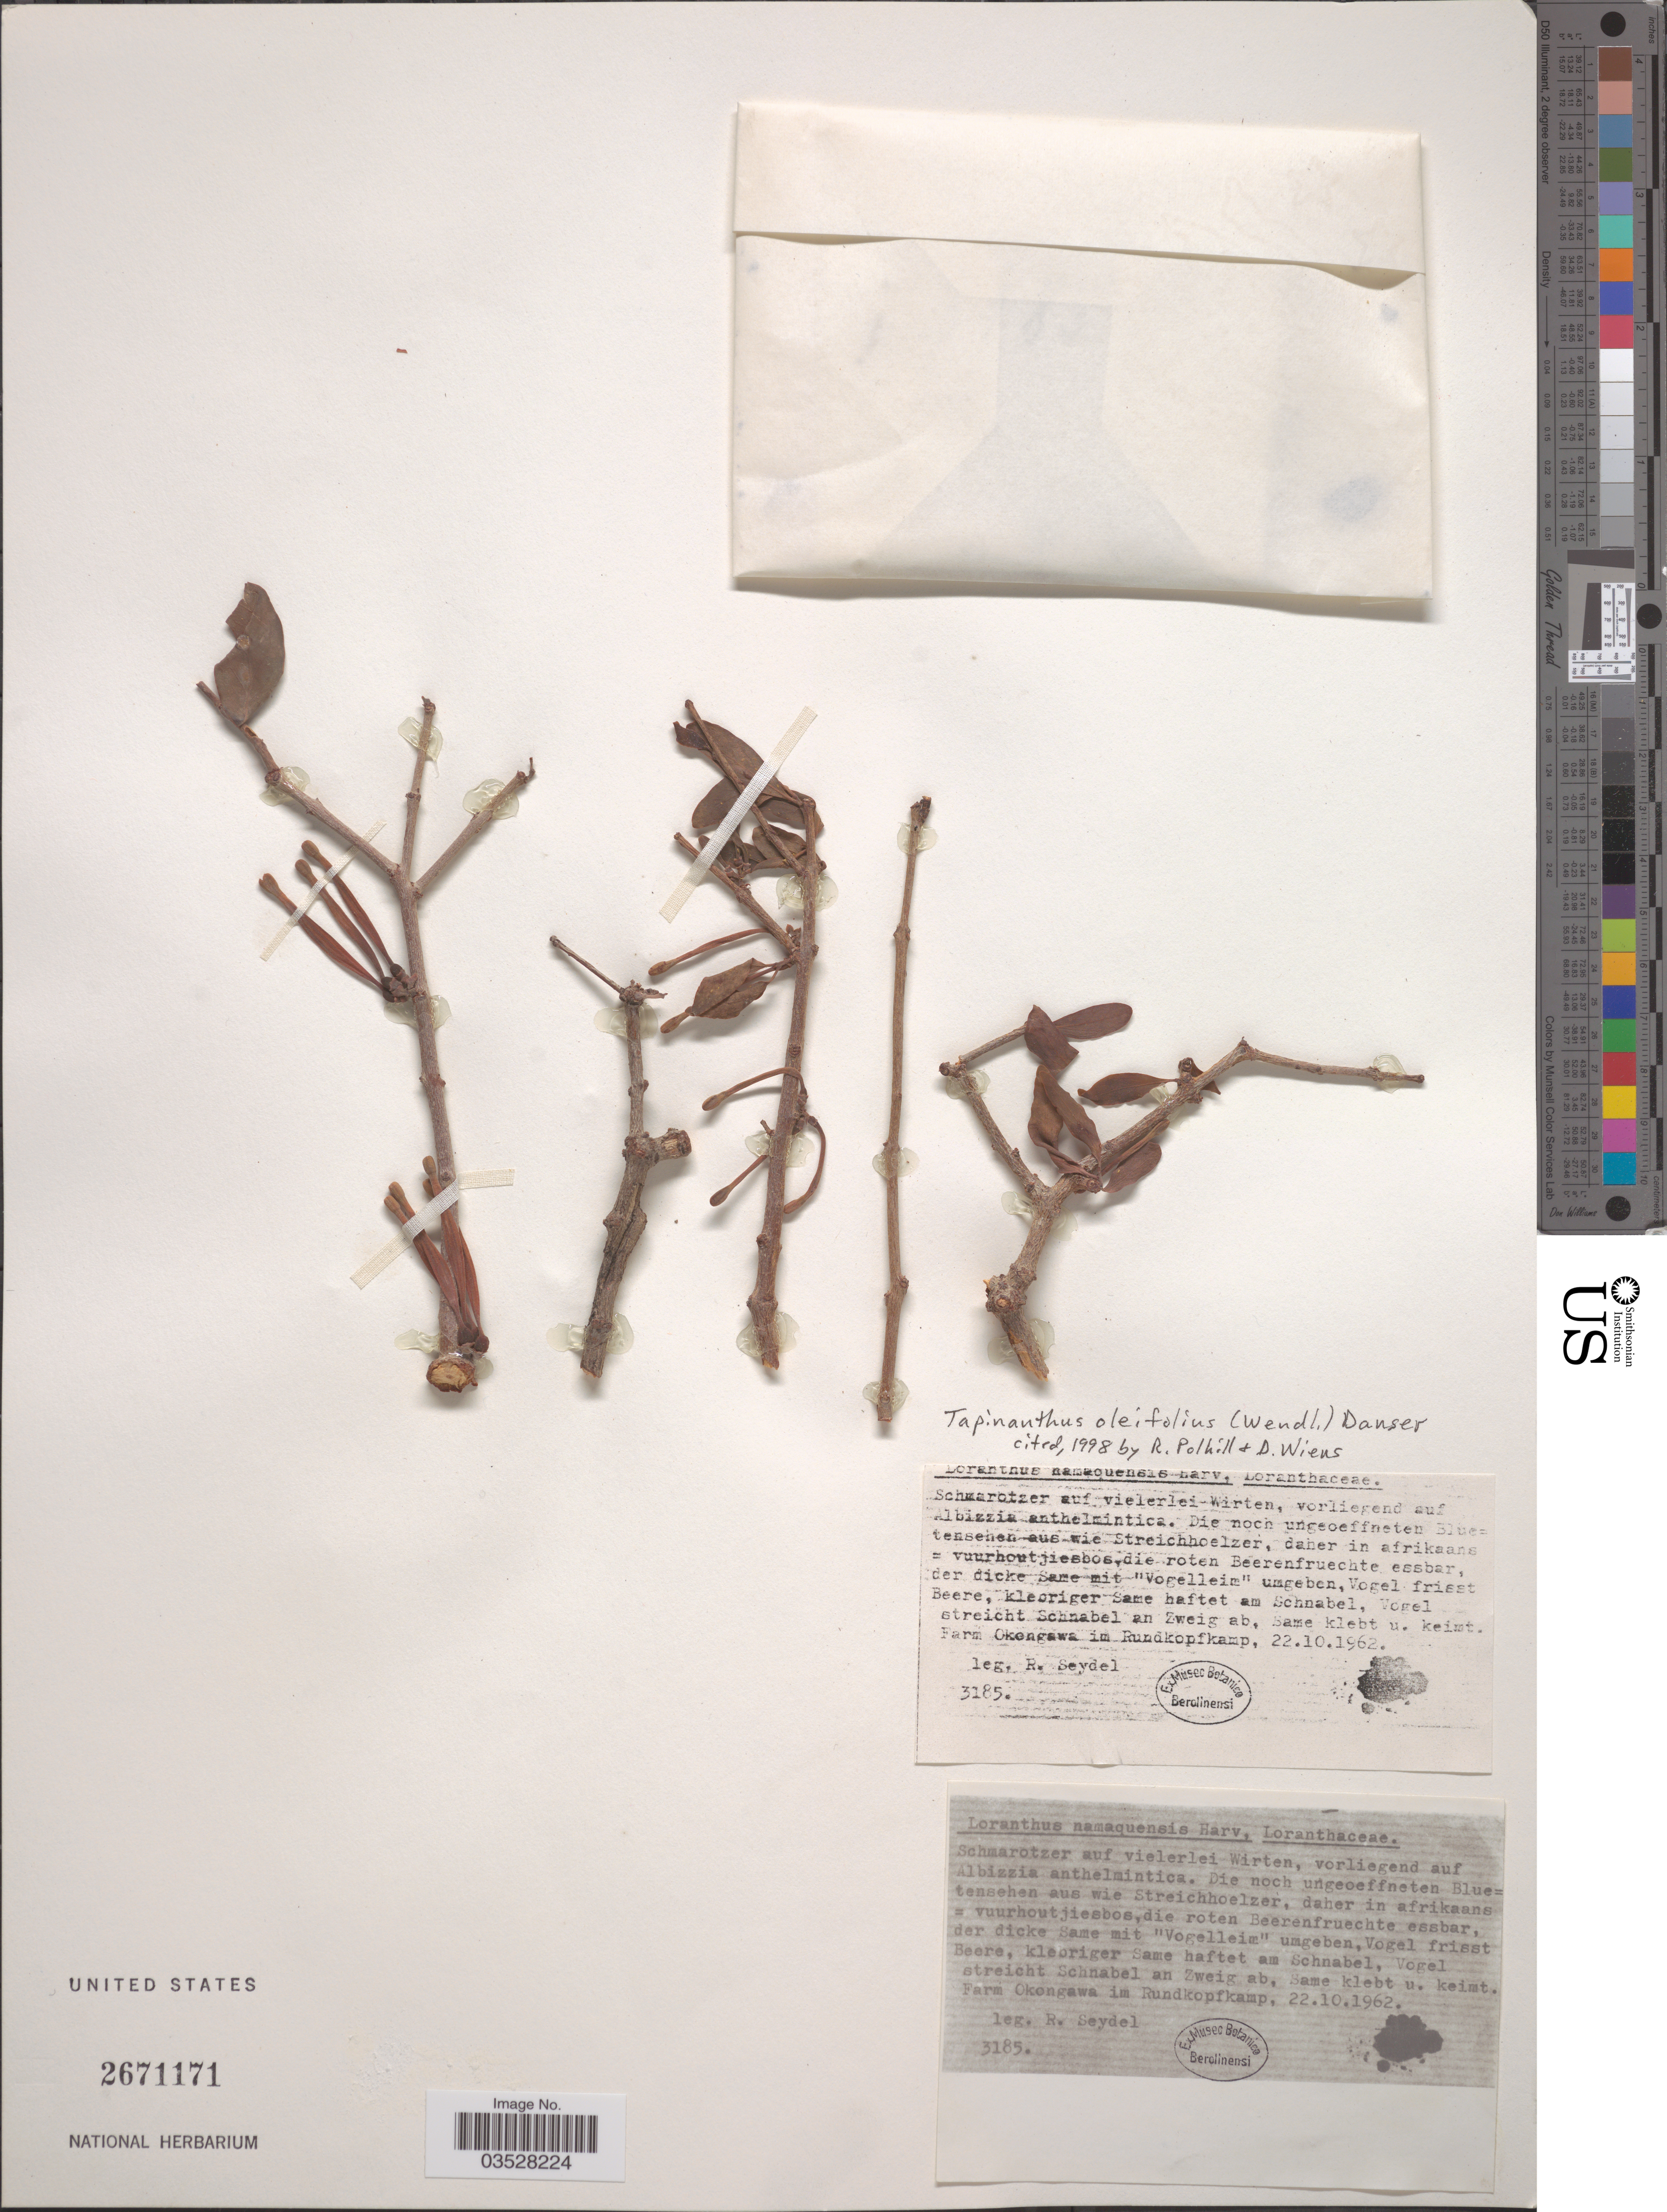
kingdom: Plantae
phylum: Tracheophyta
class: Magnoliopsida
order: Santalales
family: Loranthaceae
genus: Tapinanthus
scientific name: Tapinanthus oleifolius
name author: (J.C. Wendl.) Danser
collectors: R. Seydel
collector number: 3185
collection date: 1962-10-22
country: Namibia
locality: Farm Okongawa im Rundkopfkamp.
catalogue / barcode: US 2671171